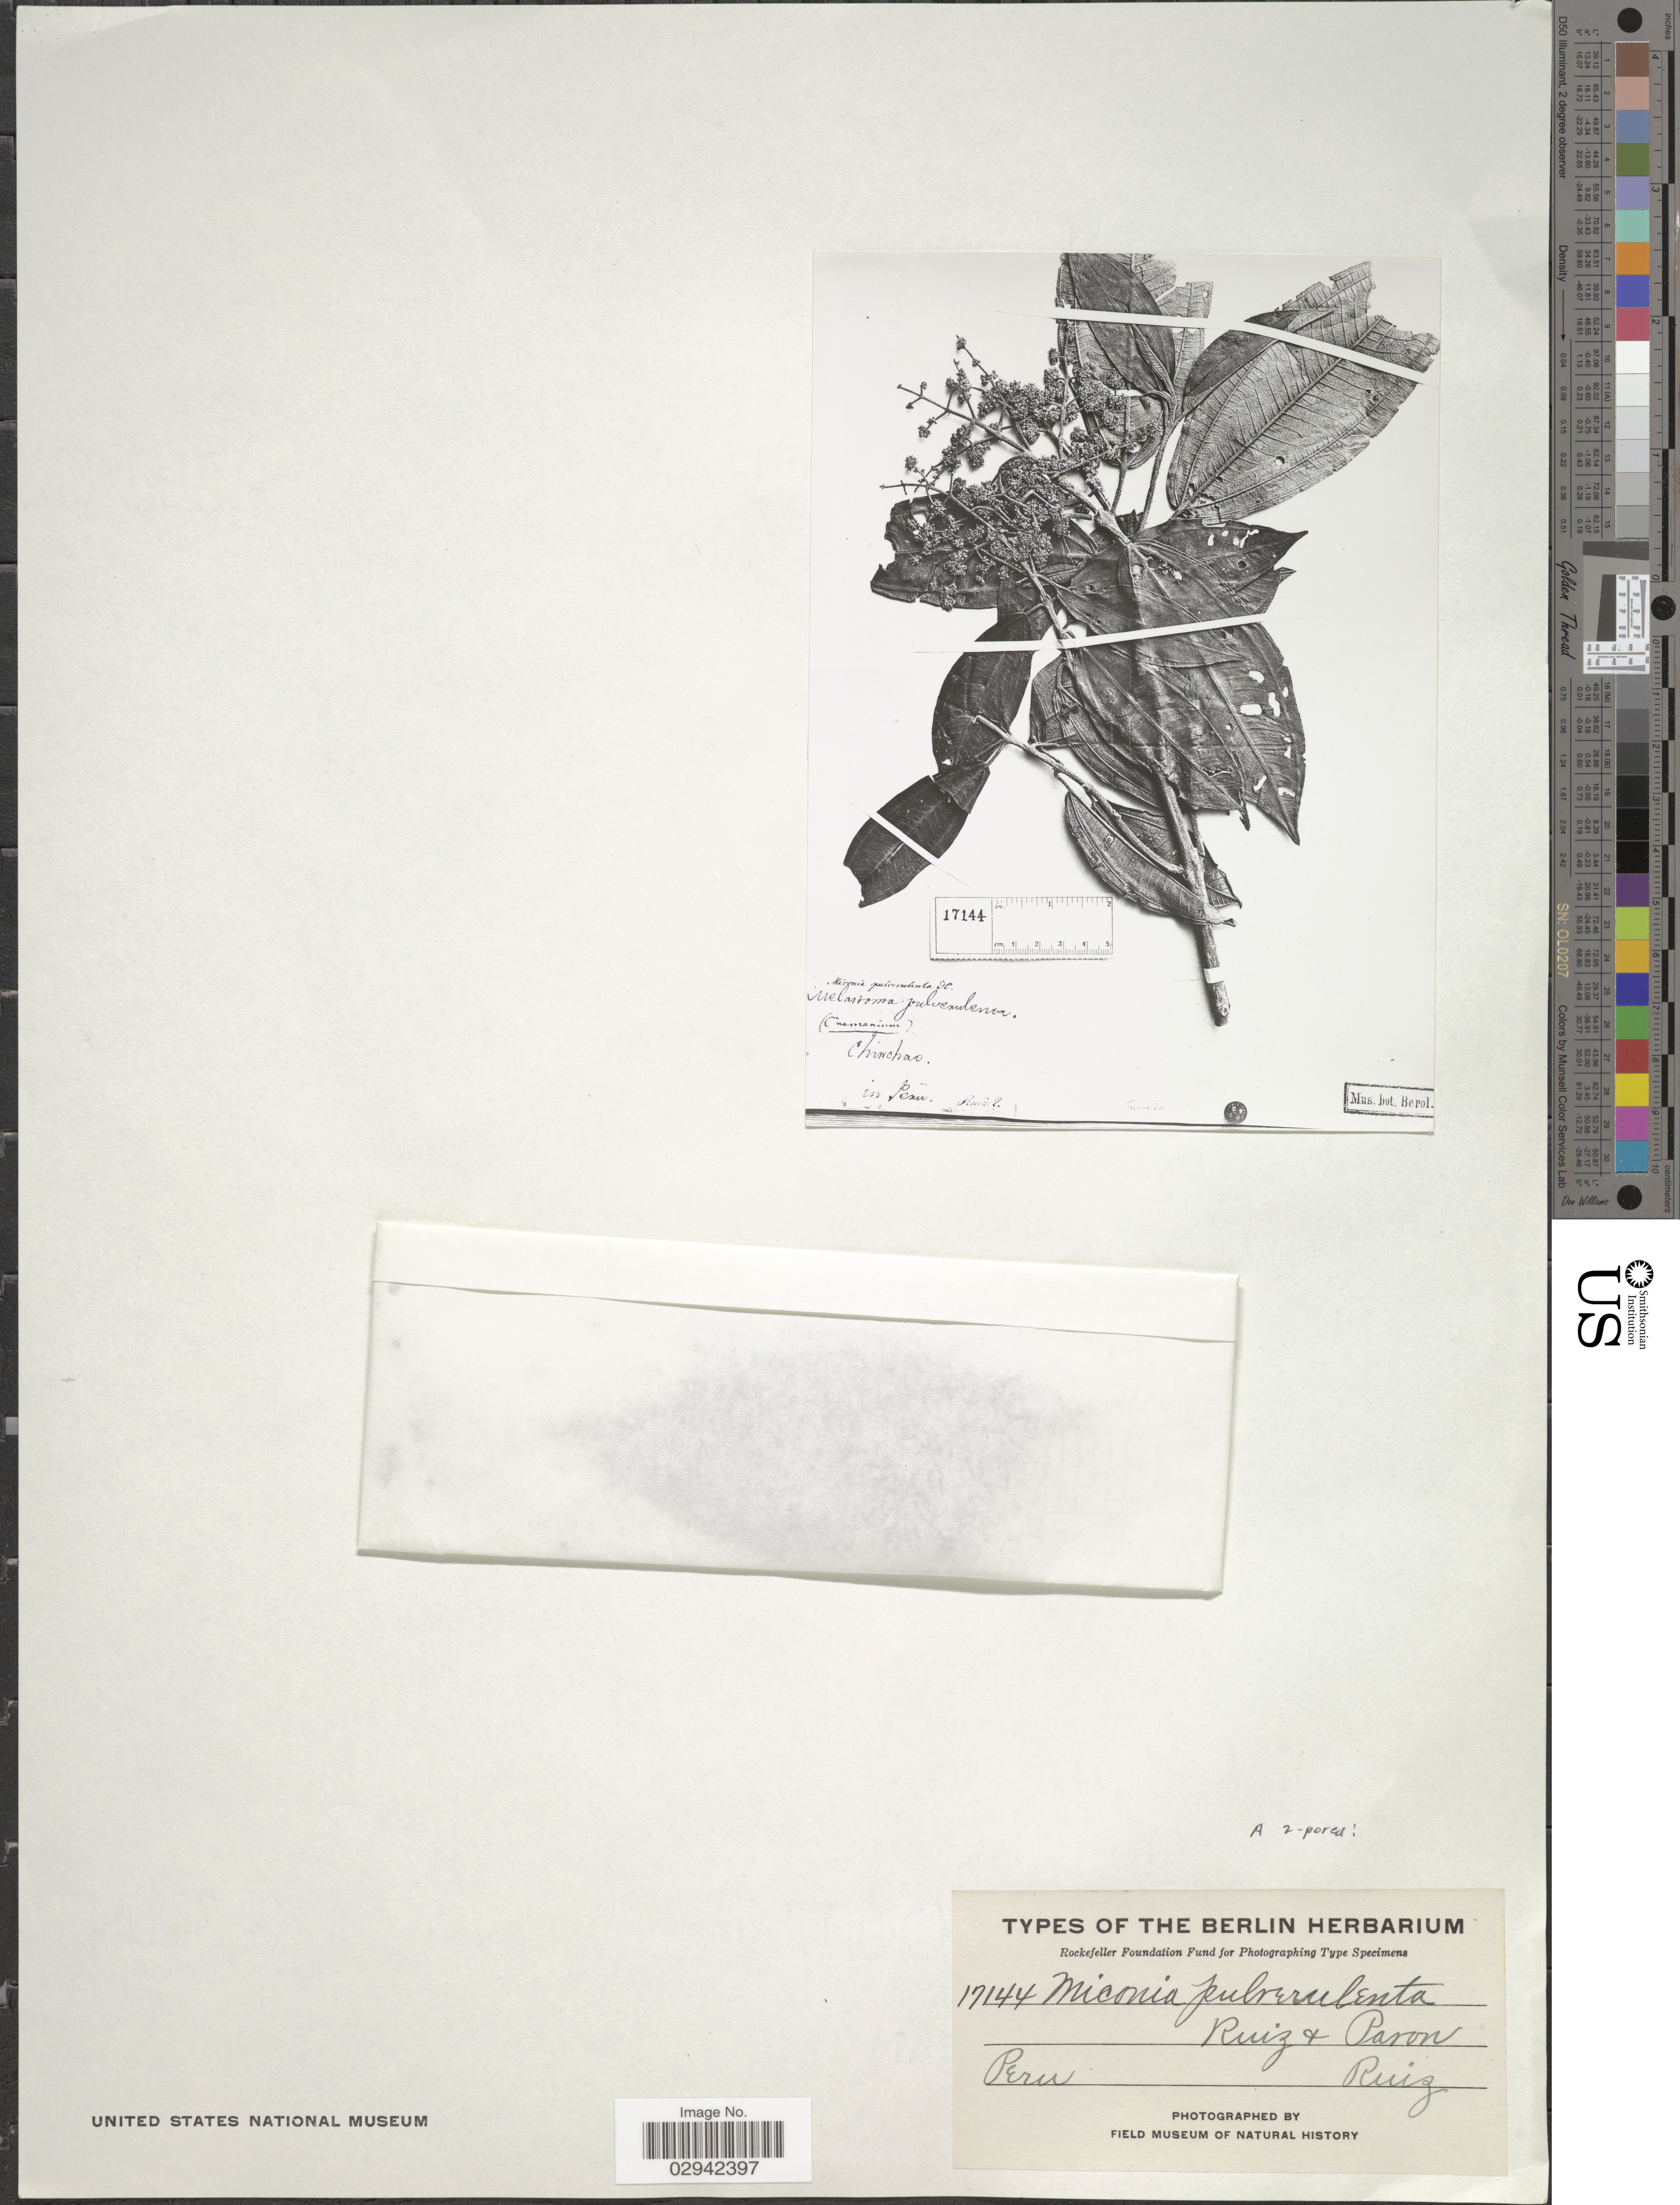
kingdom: Plantae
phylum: Tracheophyta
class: Magnoliopsida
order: Myrtales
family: Melastomataceae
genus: Miconia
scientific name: Miconia pulverulenta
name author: Ruiz & Pav.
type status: Type Collection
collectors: H. Ruiz López & J. A. Pavón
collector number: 17144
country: Peru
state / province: Huánuco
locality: Chinchao.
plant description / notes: Photograph and fragmentary material of type specimen ex herb. Berlin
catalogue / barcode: US 102998